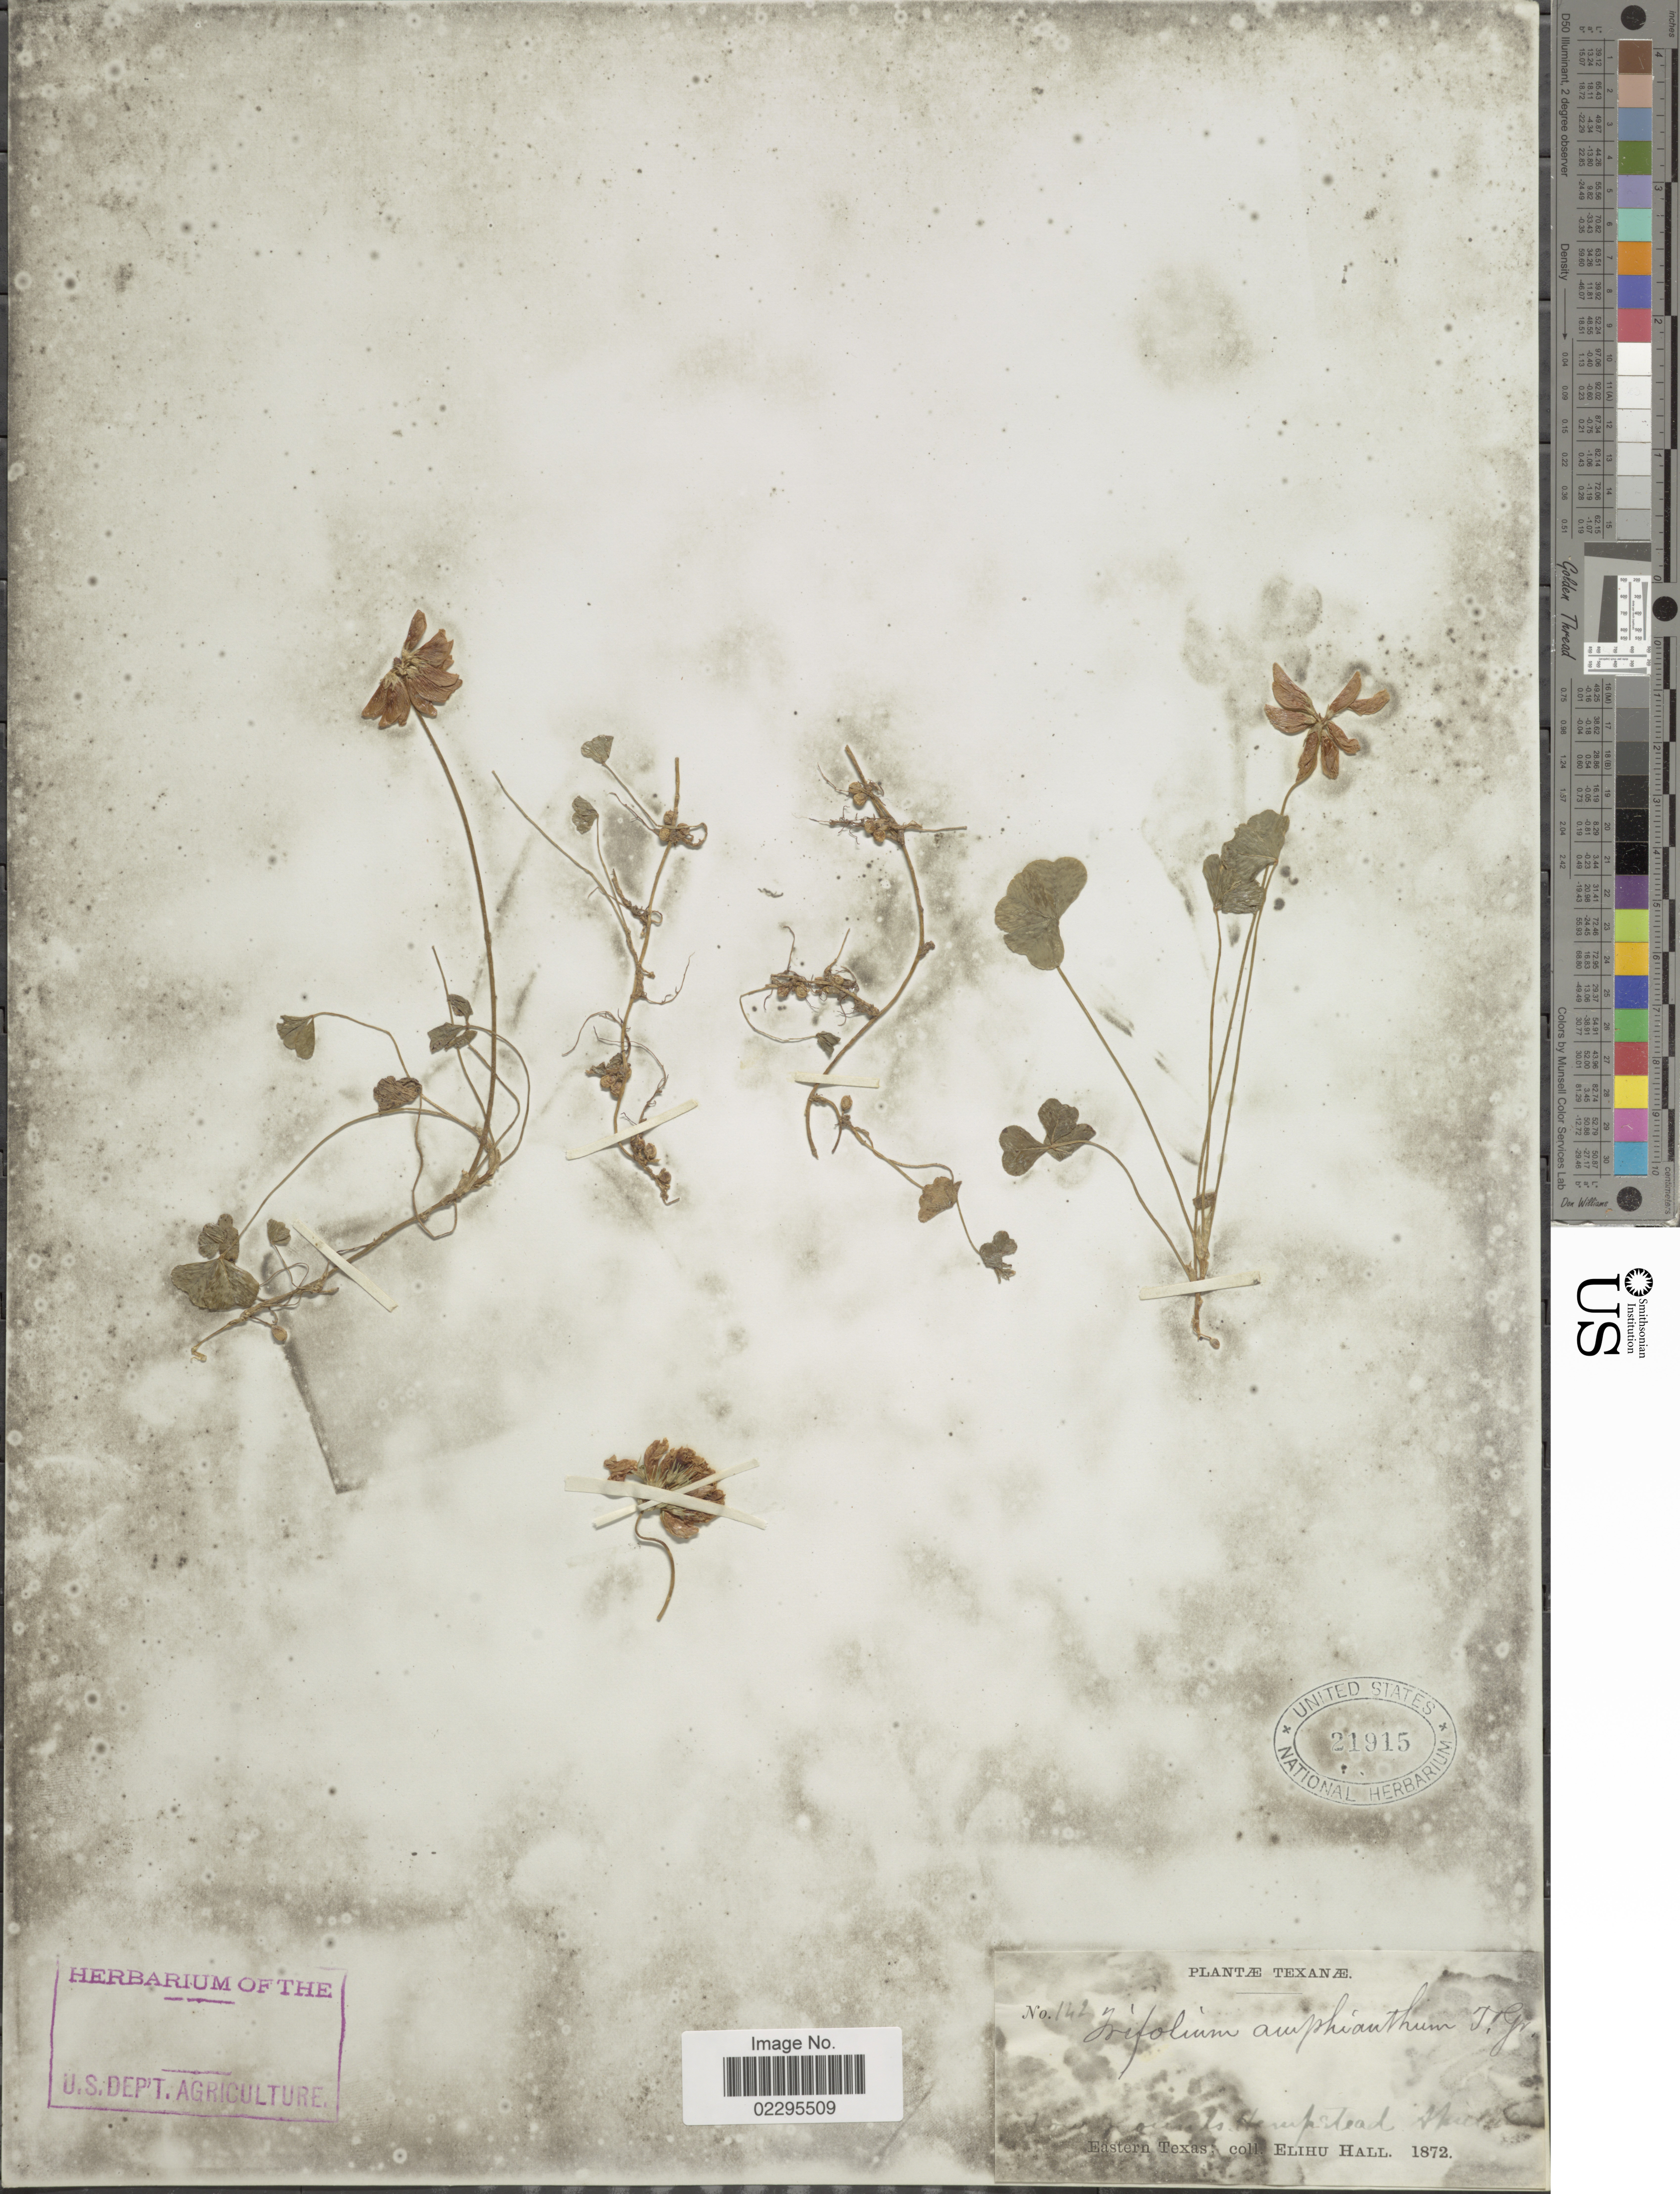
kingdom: Plantae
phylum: Tracheophyta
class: Magnoliopsida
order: Fabales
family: Fabaceae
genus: Trifolium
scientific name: Trifolium amphianthum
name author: Torr. & A. Gray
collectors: E. Hall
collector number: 142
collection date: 1872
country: United States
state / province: Texas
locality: Eastern Texas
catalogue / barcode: US 21915